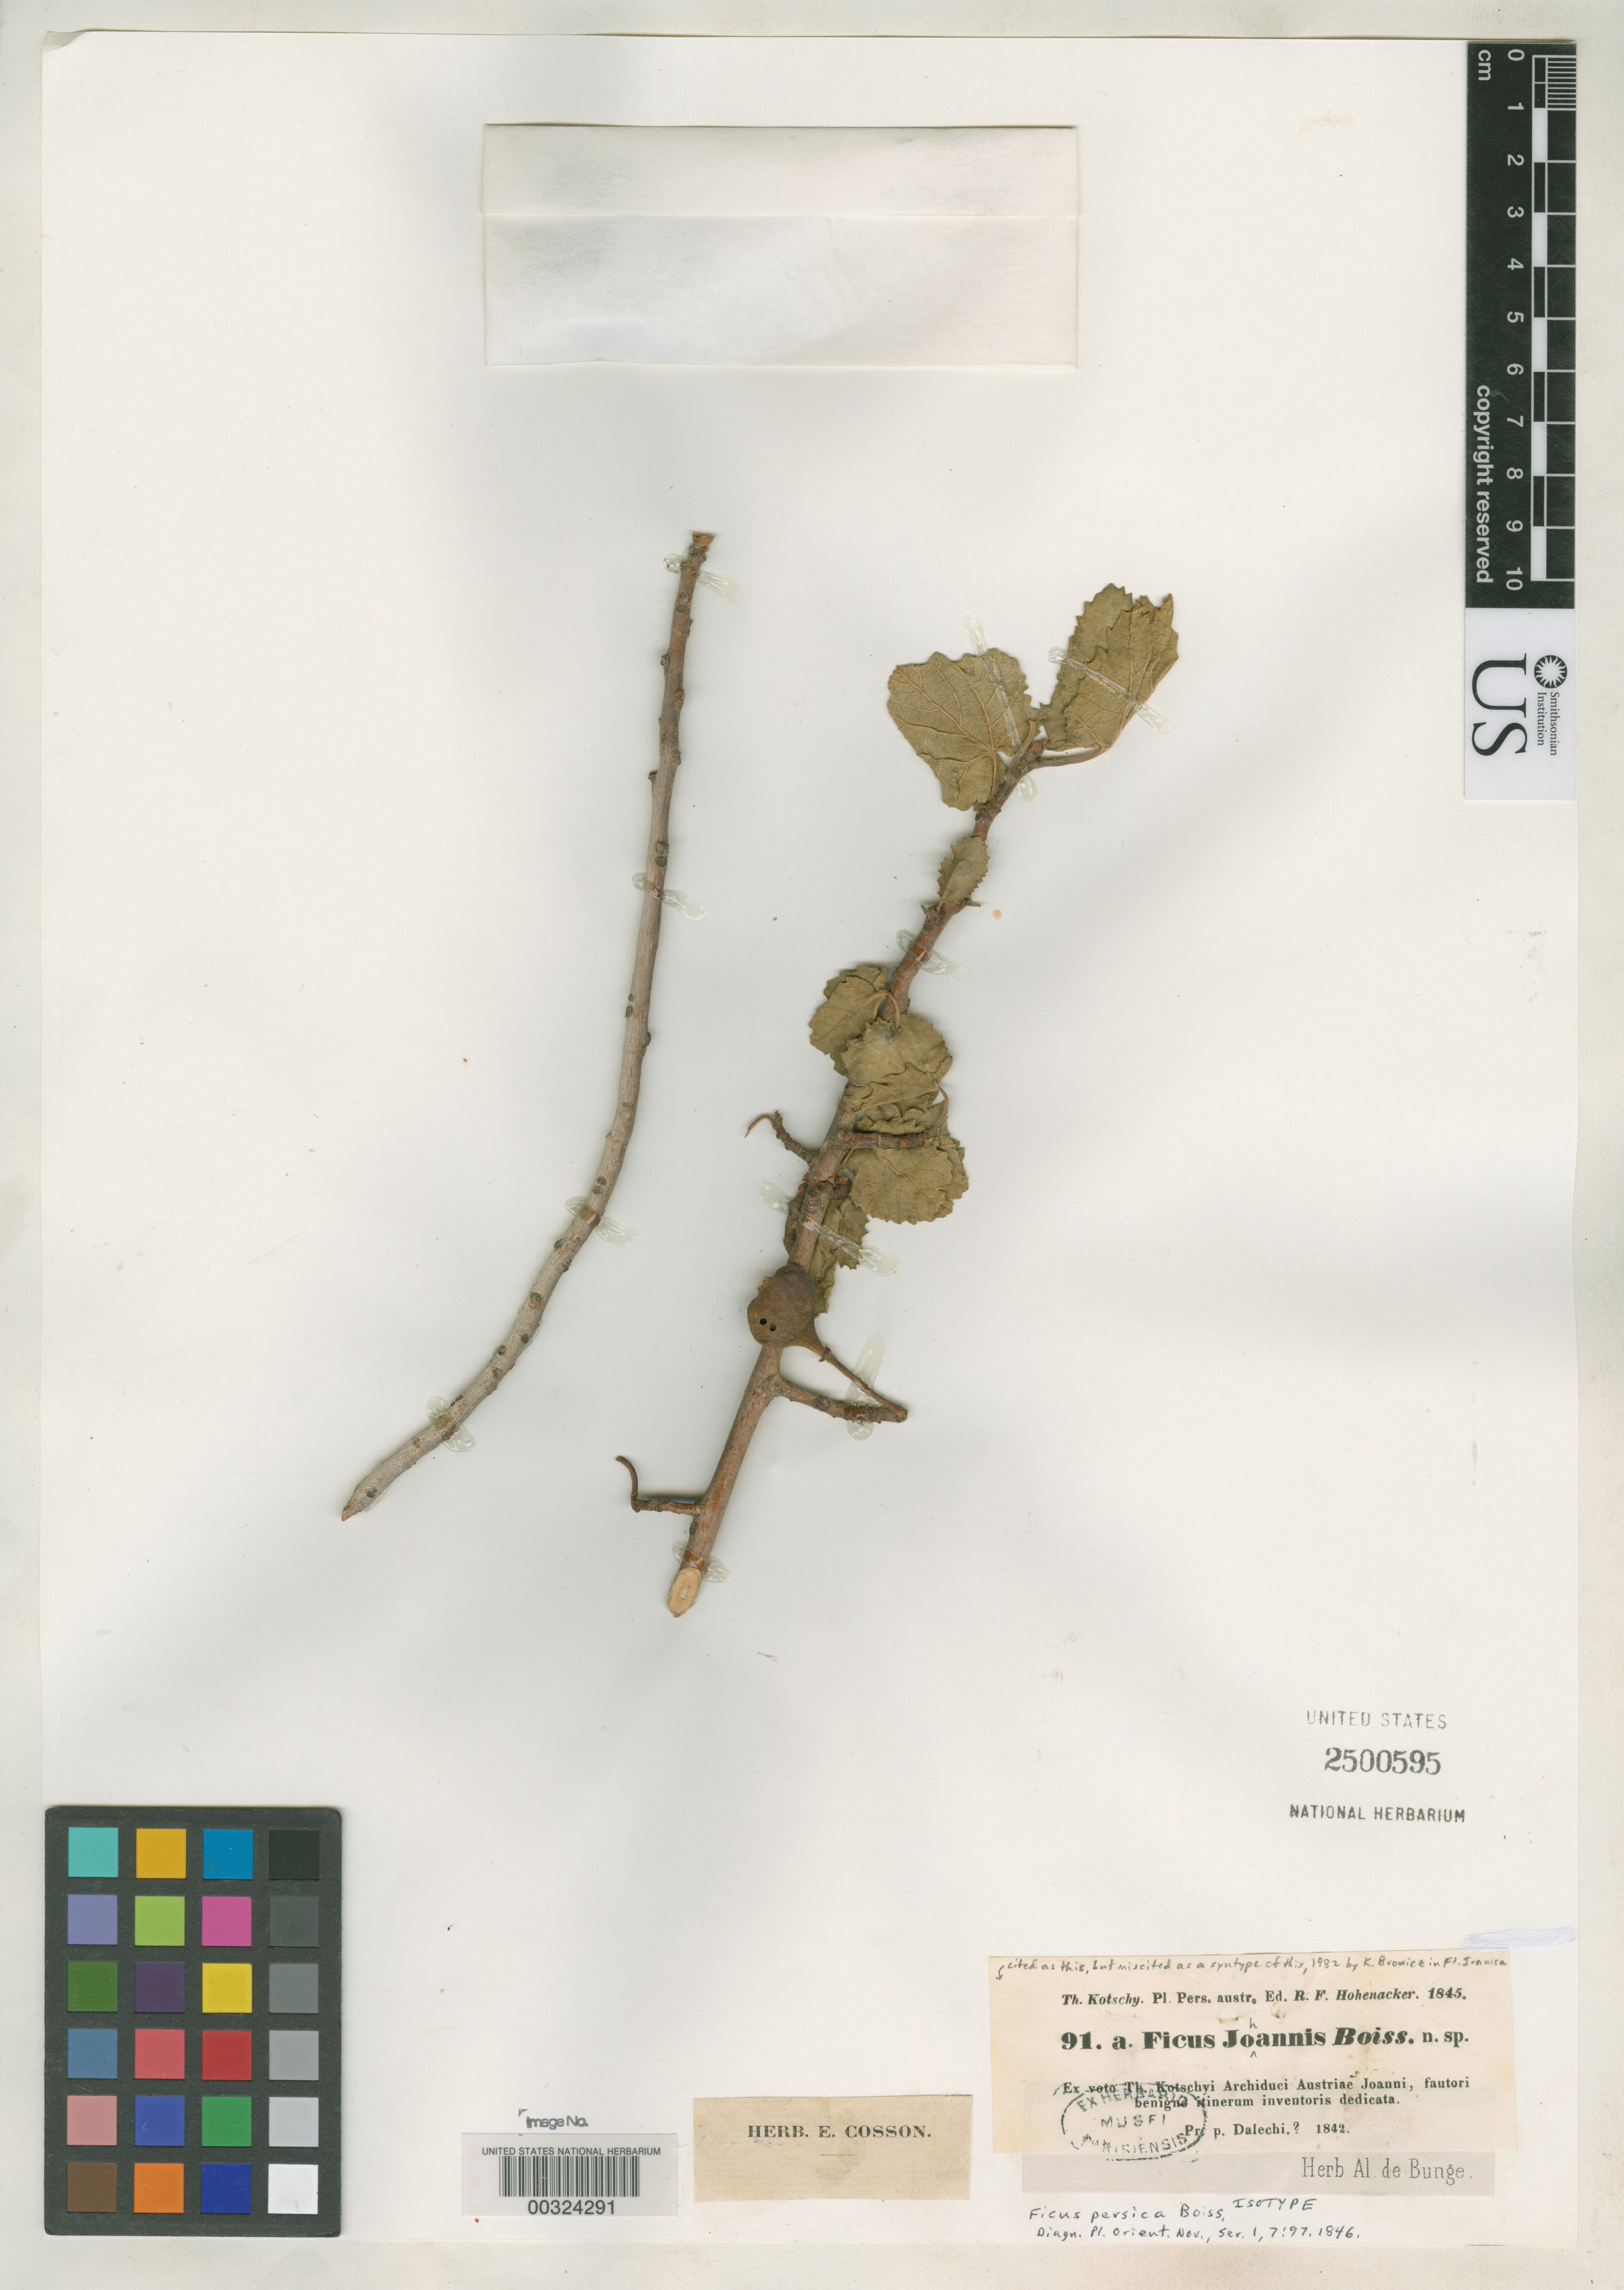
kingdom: Plantae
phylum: Tracheophyta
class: Magnoliopsida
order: Rosales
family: Moraceae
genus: Ficus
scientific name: Ficus persica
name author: Boiss.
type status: Isotype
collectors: K. G. Kotschy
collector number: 91 a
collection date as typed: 1842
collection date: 1842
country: Iran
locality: Pr. P. Dalechi?.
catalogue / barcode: US 2500595